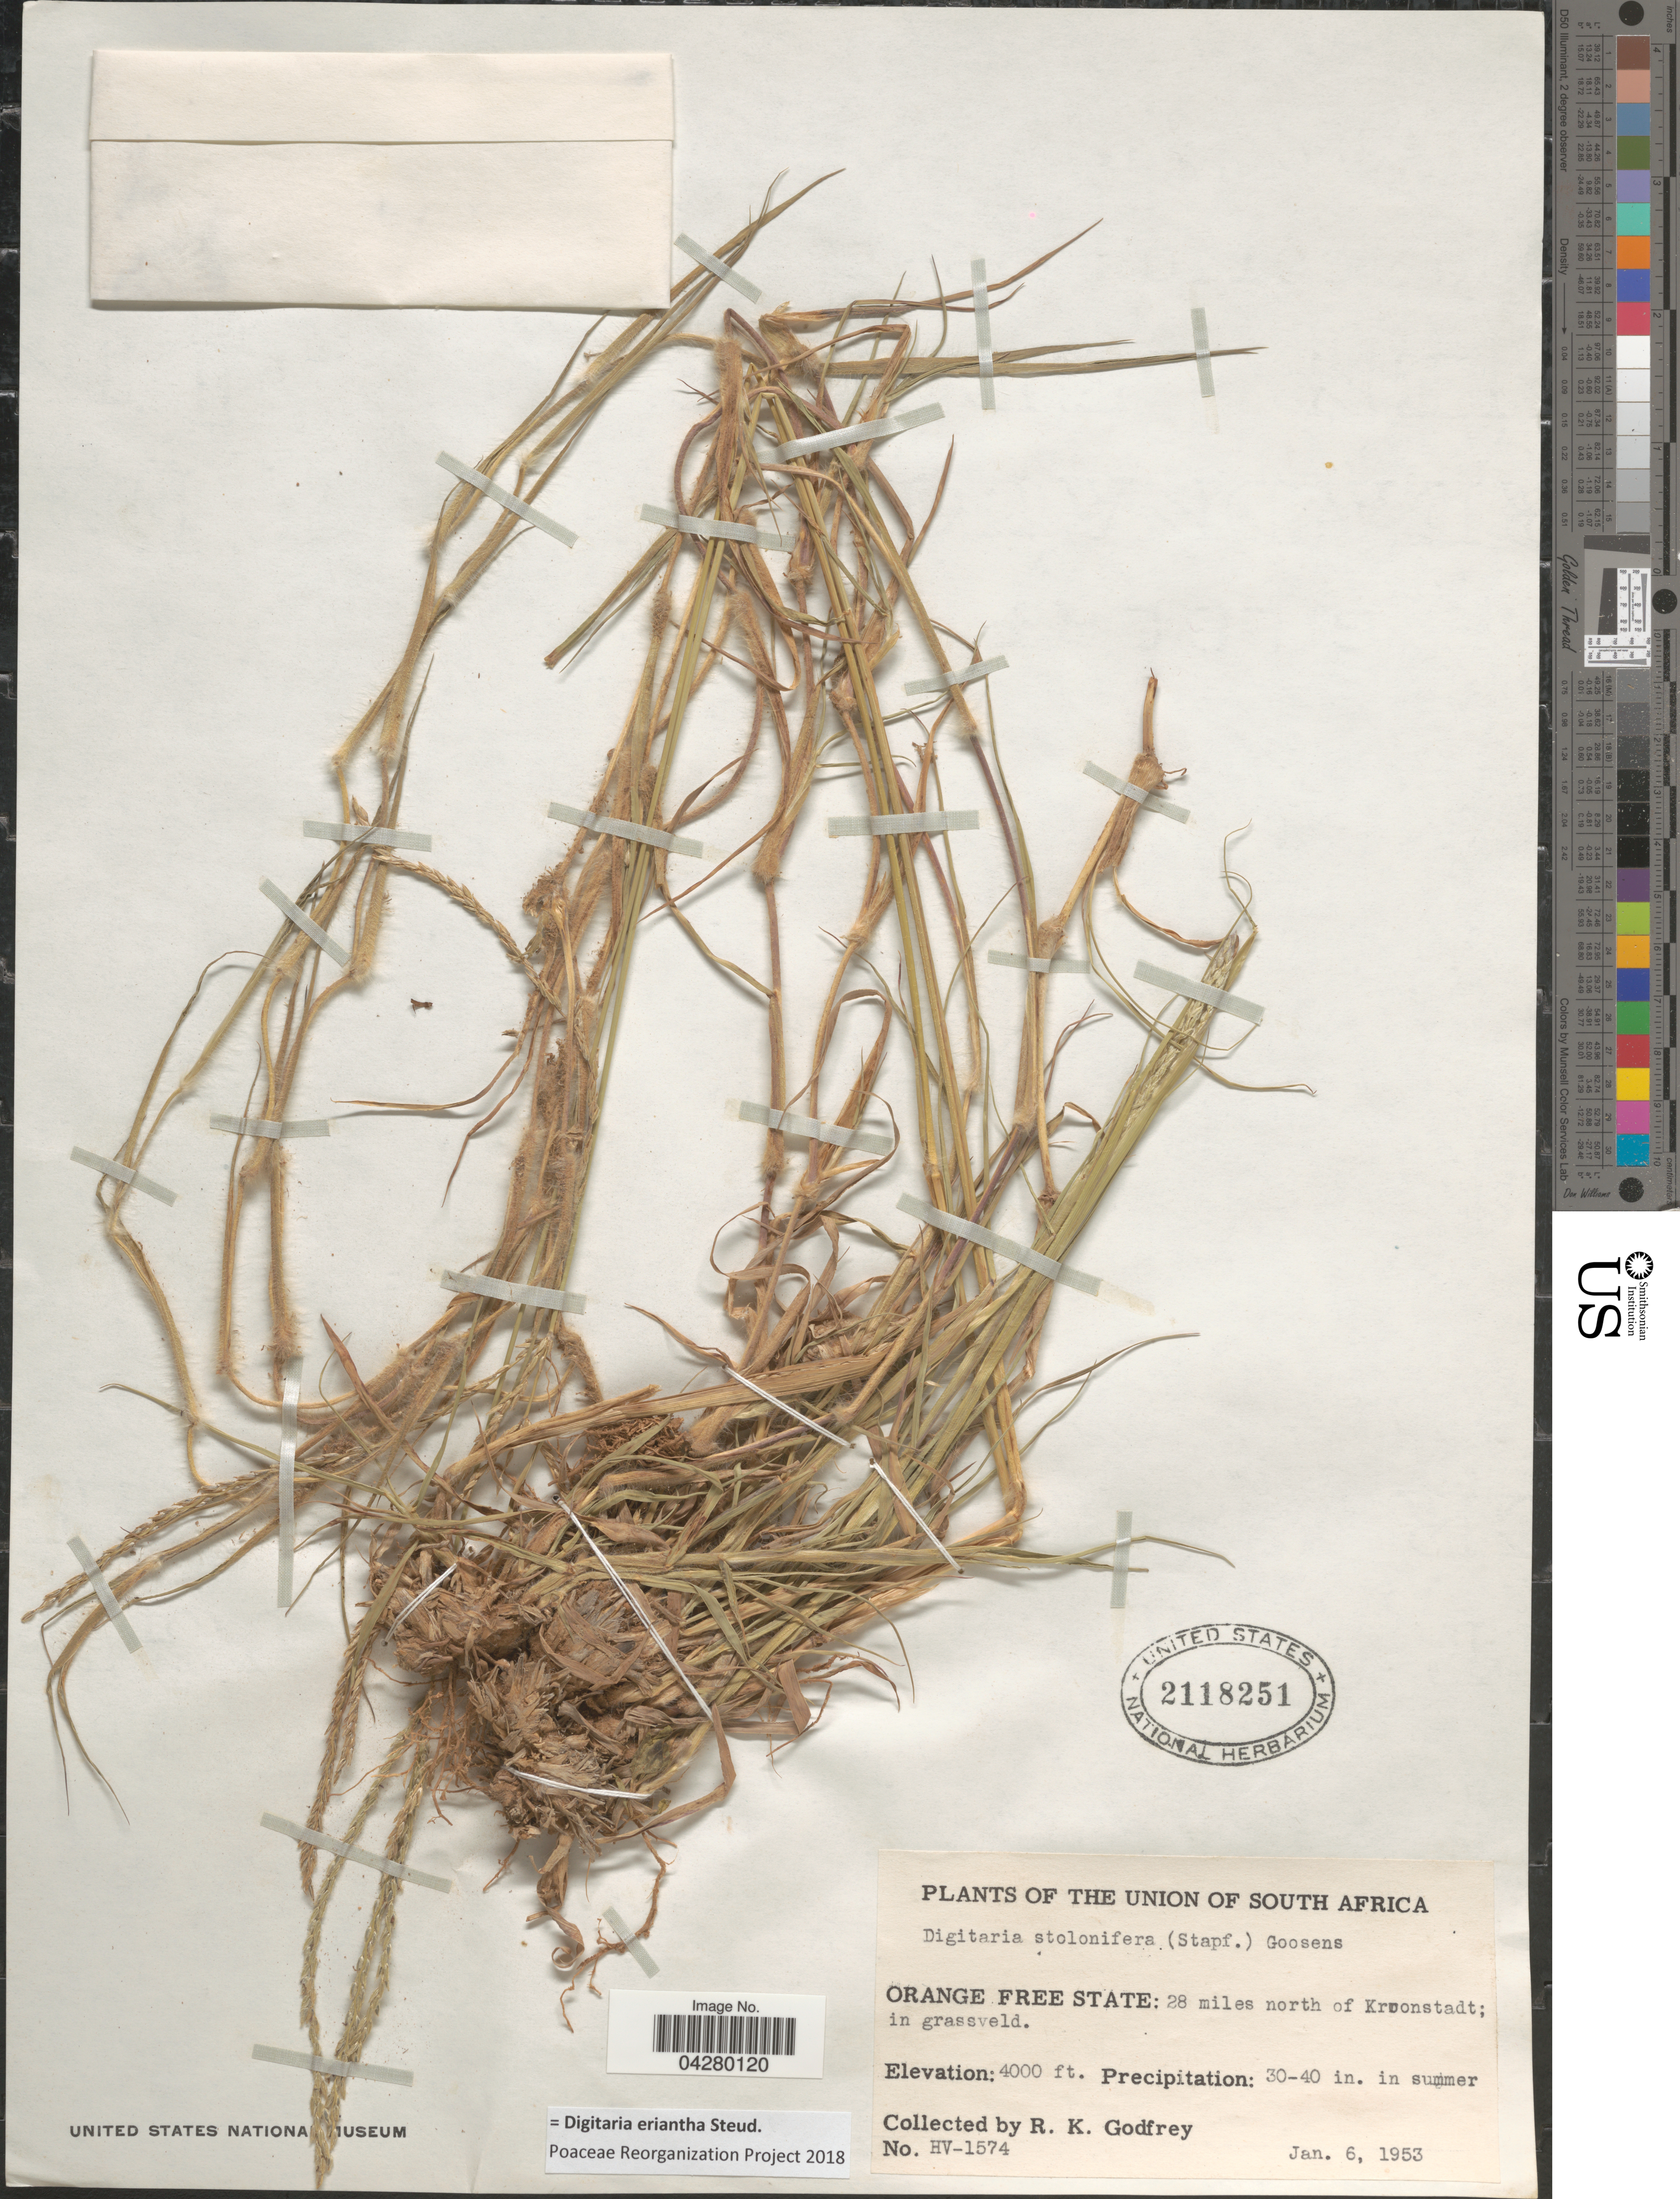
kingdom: Plantae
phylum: Tracheophyta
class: Liliopsida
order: Poales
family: Poaceae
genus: Digitaria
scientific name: Digitaria eriantha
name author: Steud.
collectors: R. K. Godfrey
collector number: HV-1574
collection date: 1953-01-06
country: South Africa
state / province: Free State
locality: Union of South Africa. Orange Free State: 28 miles north of Kroonstadt; in grassveld.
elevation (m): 1219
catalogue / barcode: US 2118251